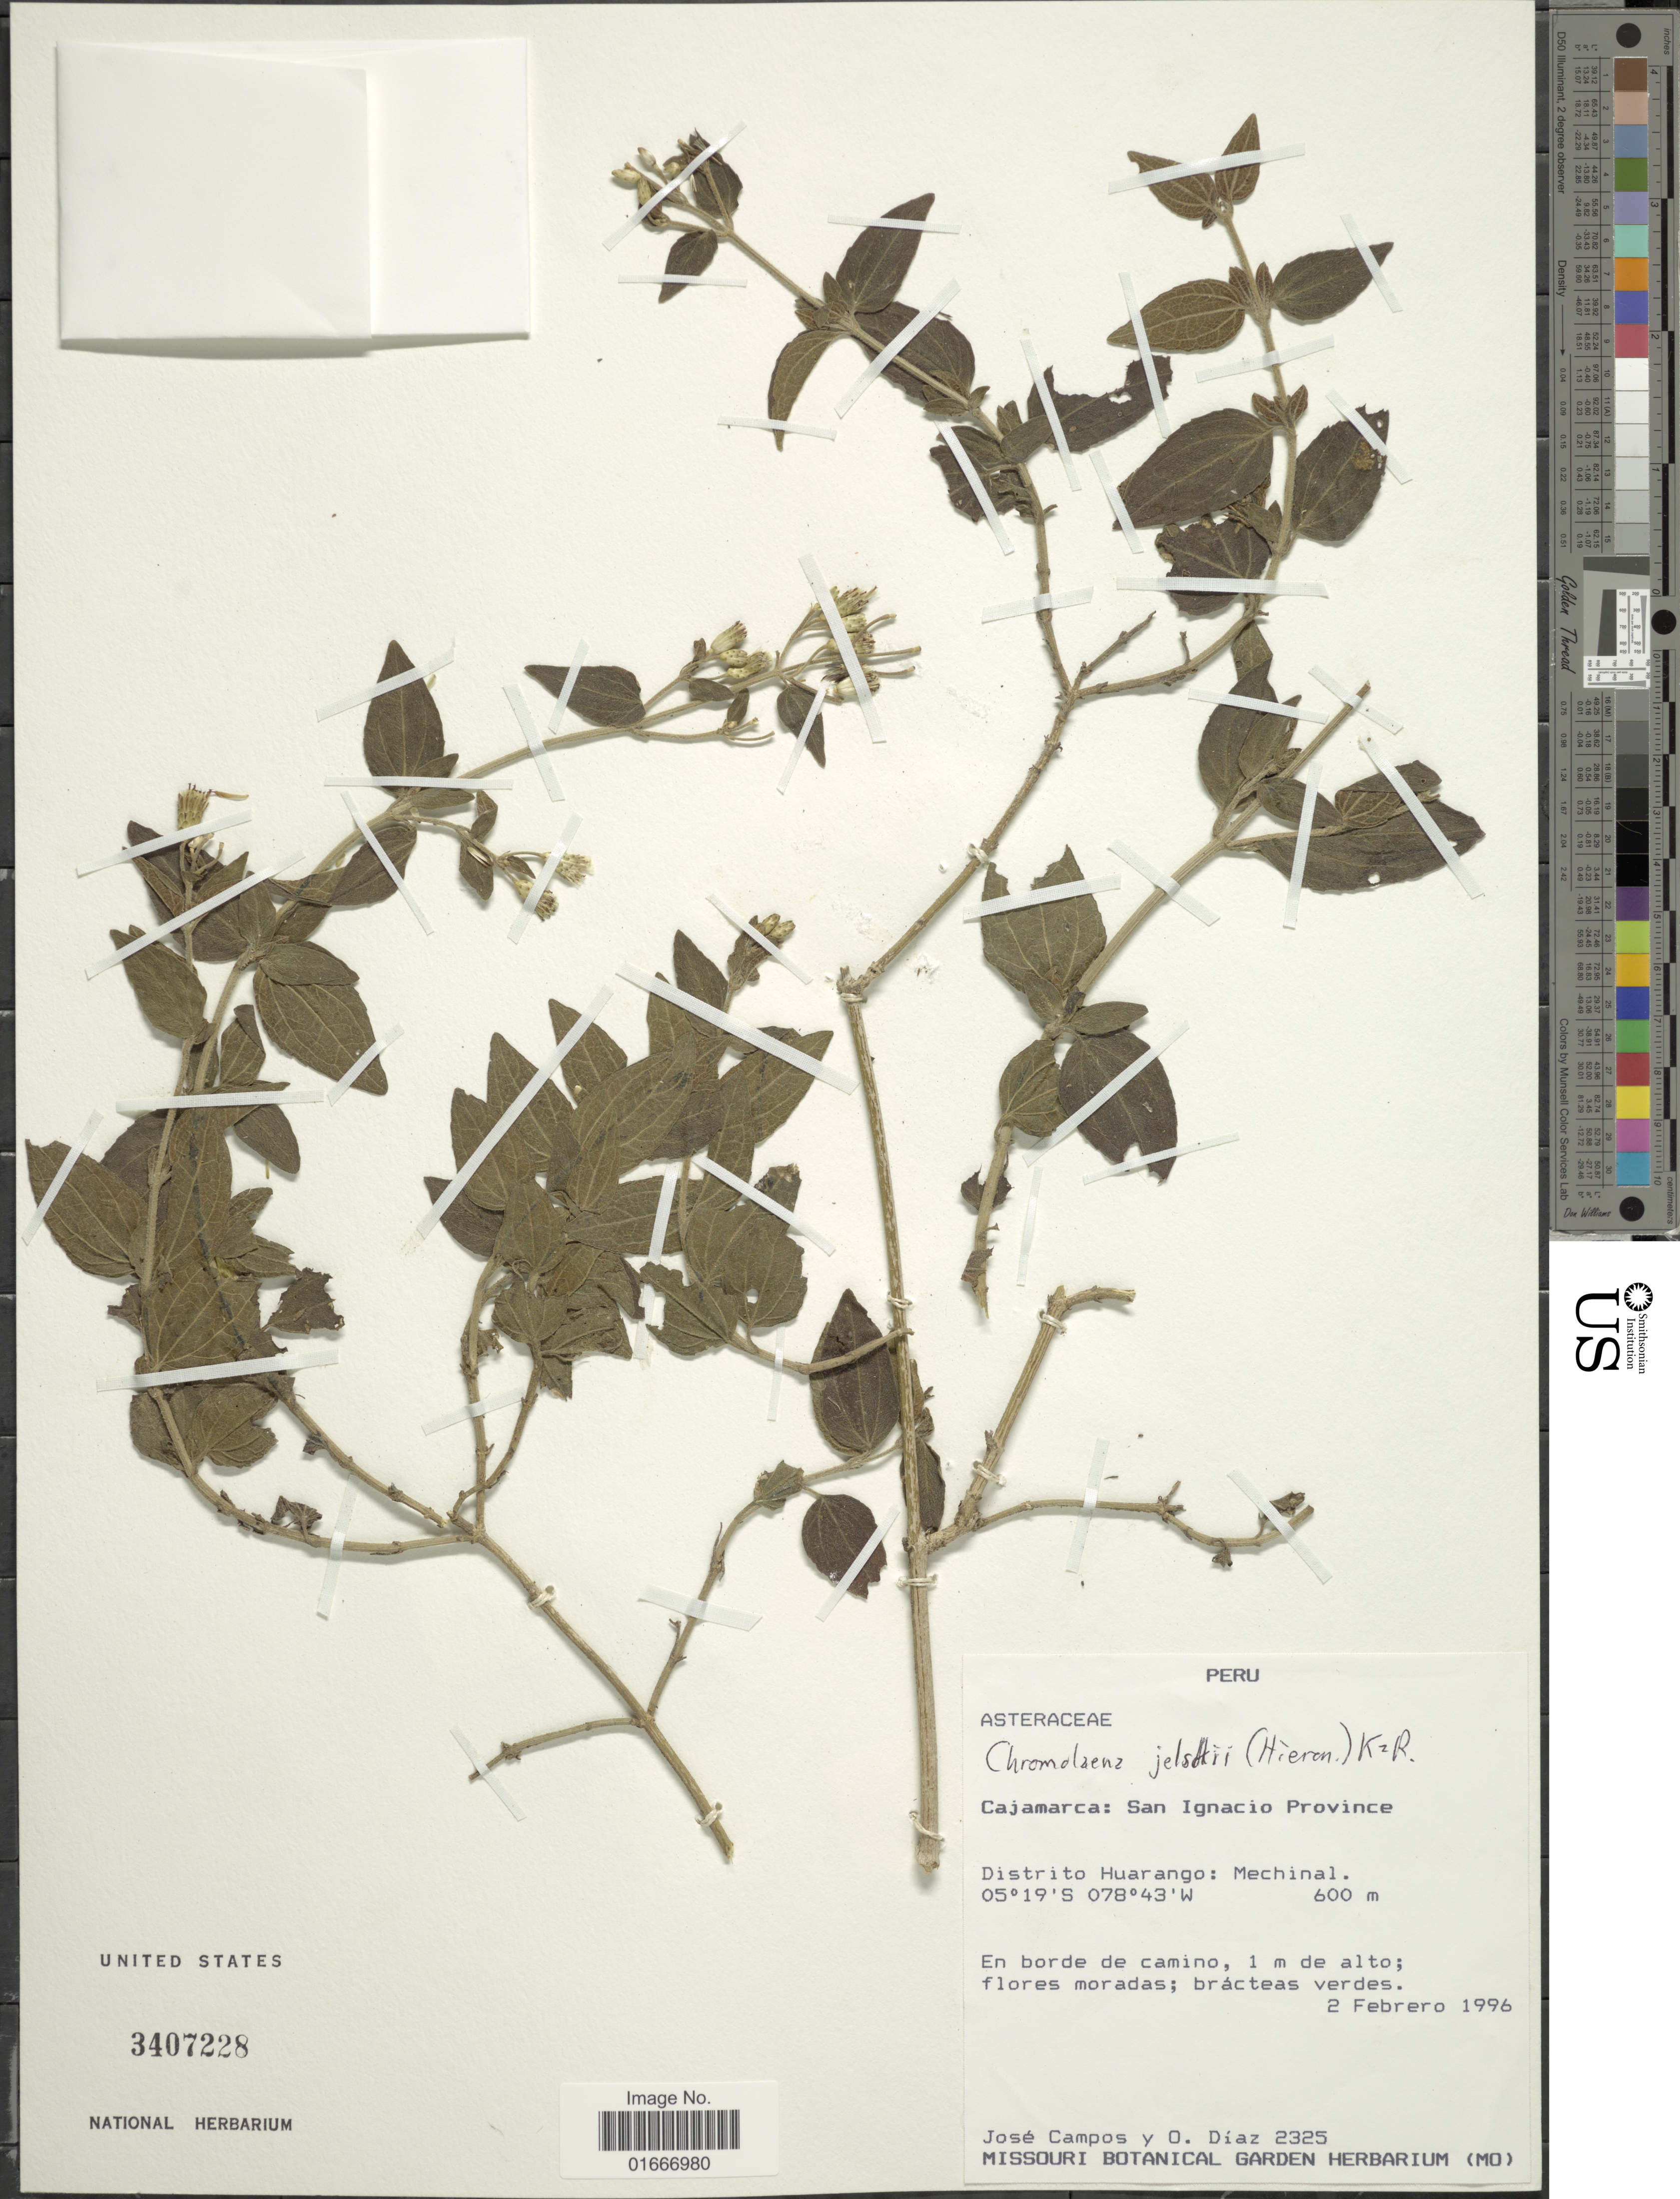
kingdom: Plantae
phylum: Tracheophyta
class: Magnoliopsida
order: Asterales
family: Asteraceae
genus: Chromolaena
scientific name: Chromolaena jelskii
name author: (Hieron.) R.M. King & H. Rob.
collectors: J. Campos & O. Diaz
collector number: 2325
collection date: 1996-02-02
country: Peru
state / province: Cajamarca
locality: San Ignacio Province. Distrito Huarango: Mechinal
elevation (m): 600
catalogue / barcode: US 3407228